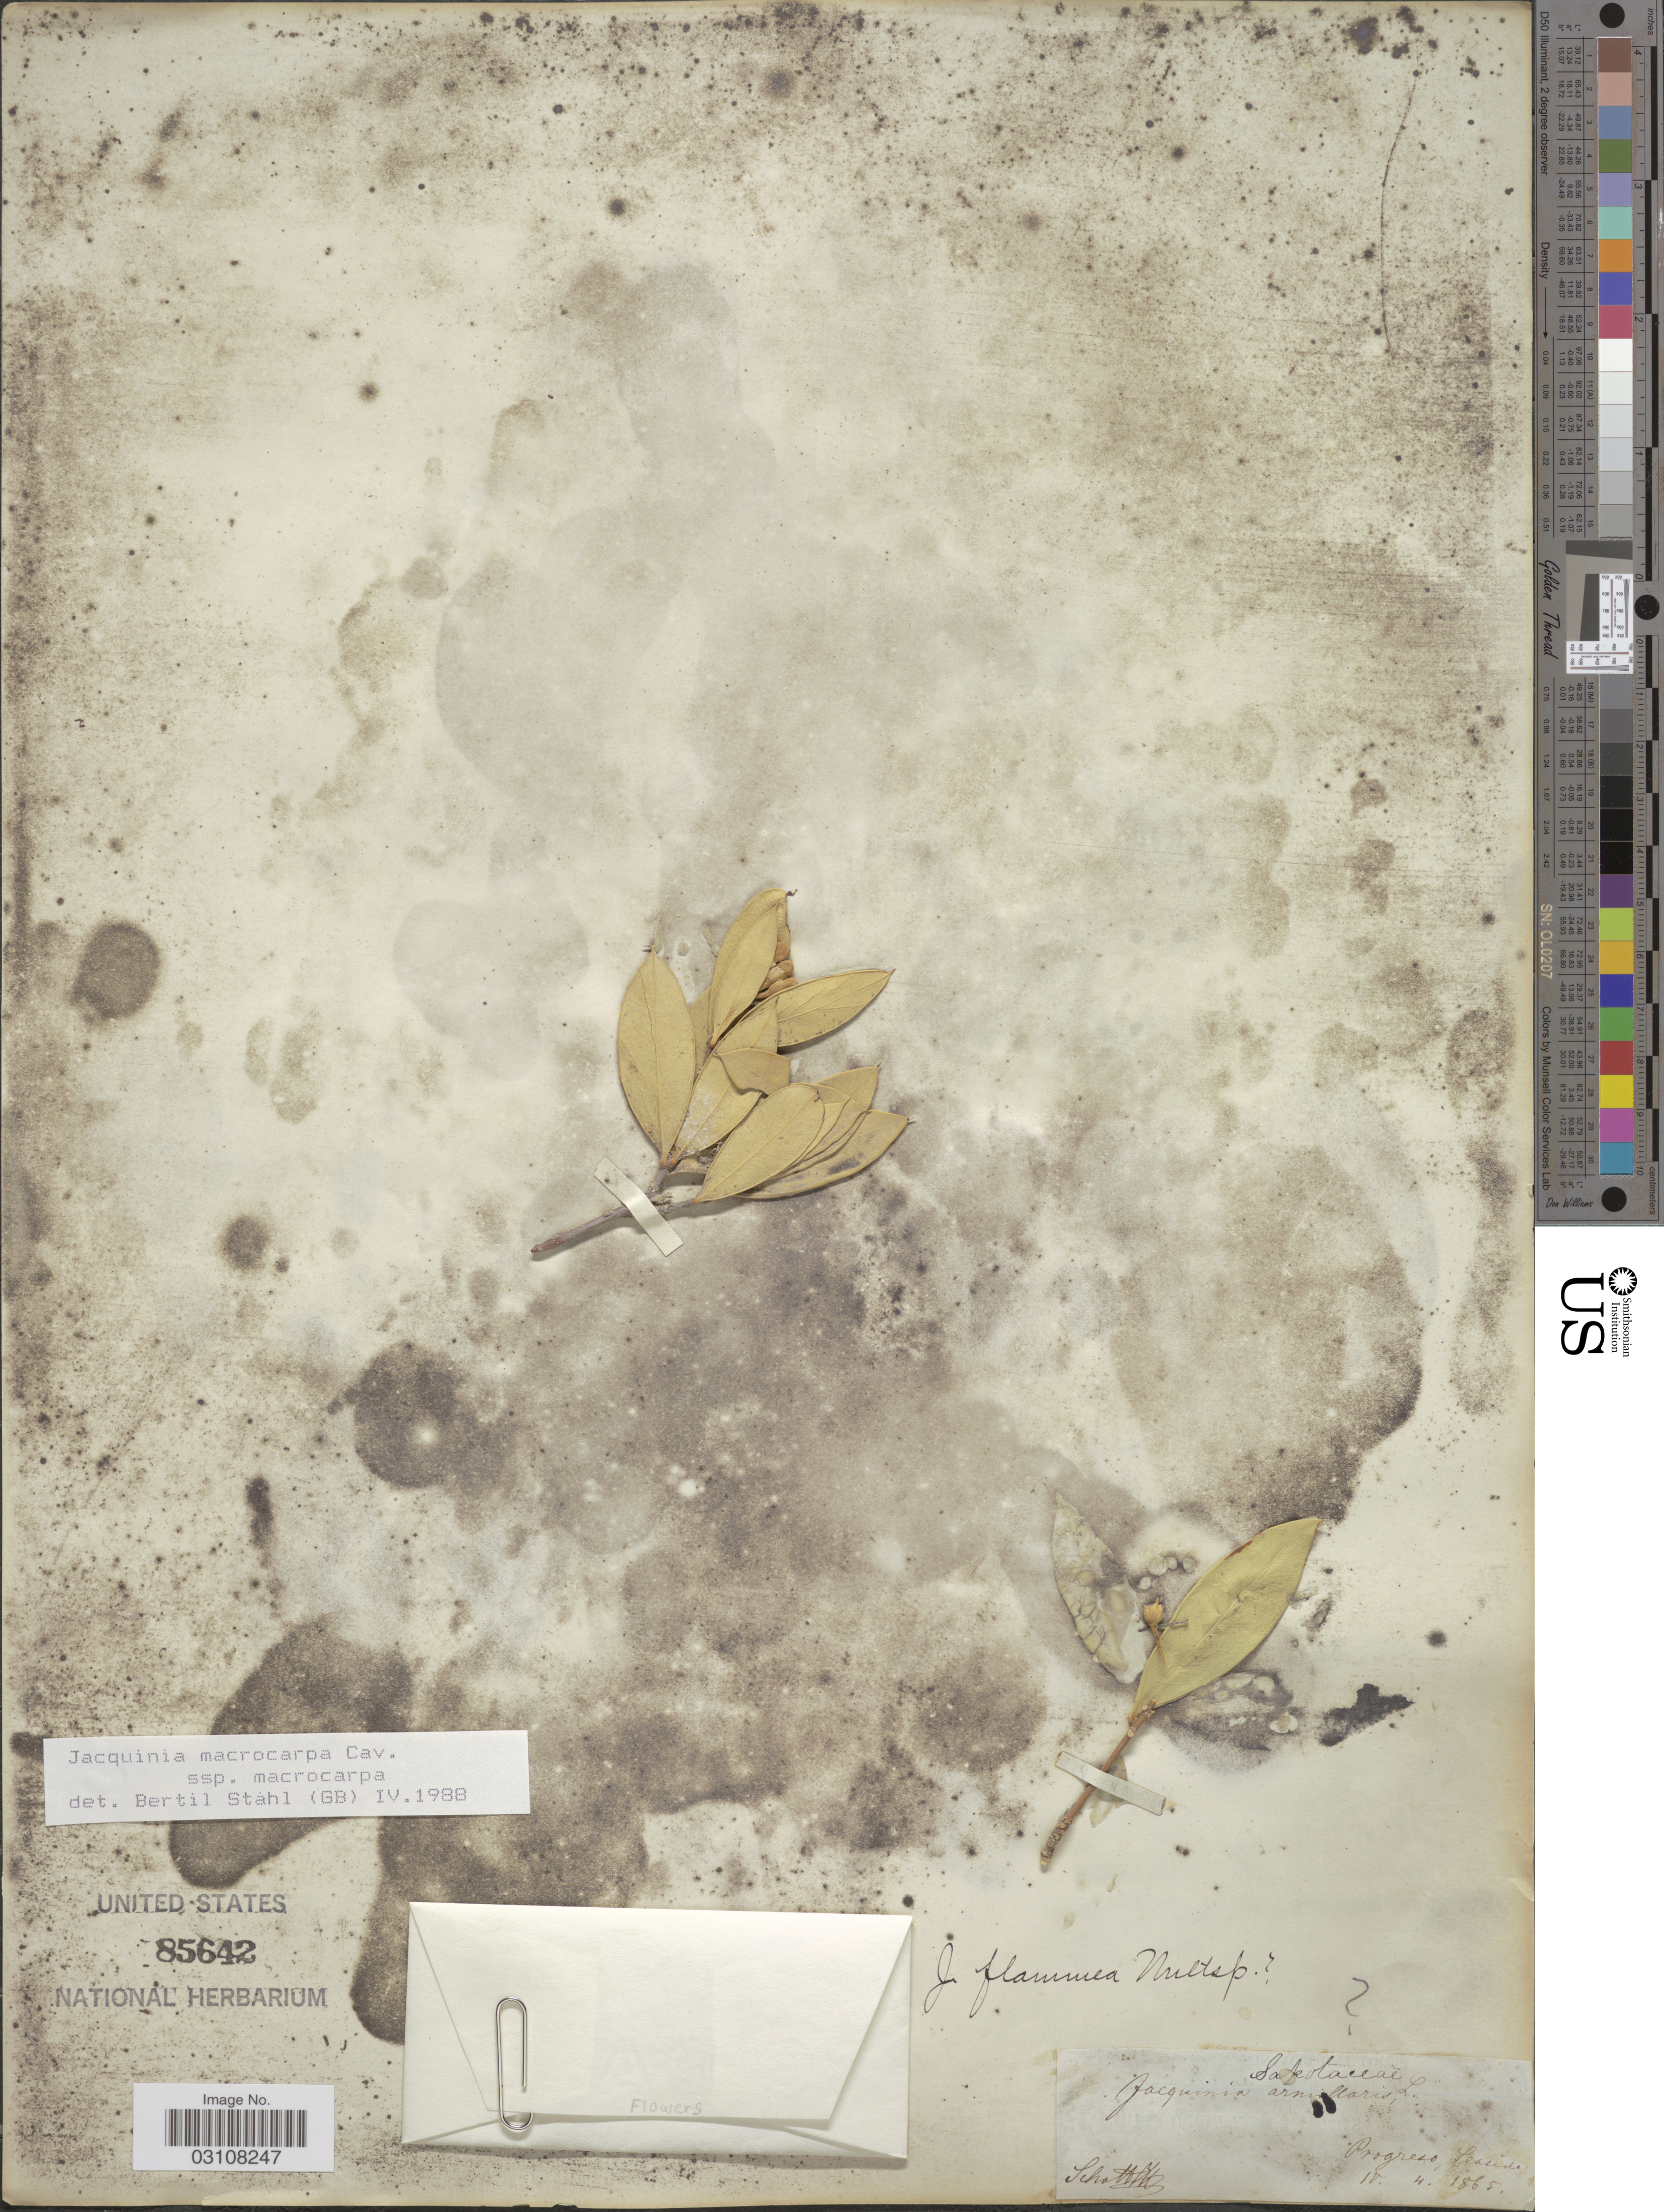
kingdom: Plantae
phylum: Tracheophyta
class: Magnoliopsida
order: Ericales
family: Primulaceae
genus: Jacquinia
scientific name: Jacquinia macrocarpa subsp. macrocarpa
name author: Cav.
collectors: Schott, --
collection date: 1865-04-04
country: Mexico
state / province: Yucatán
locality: Progreso. Seaside.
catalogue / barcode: US 85642